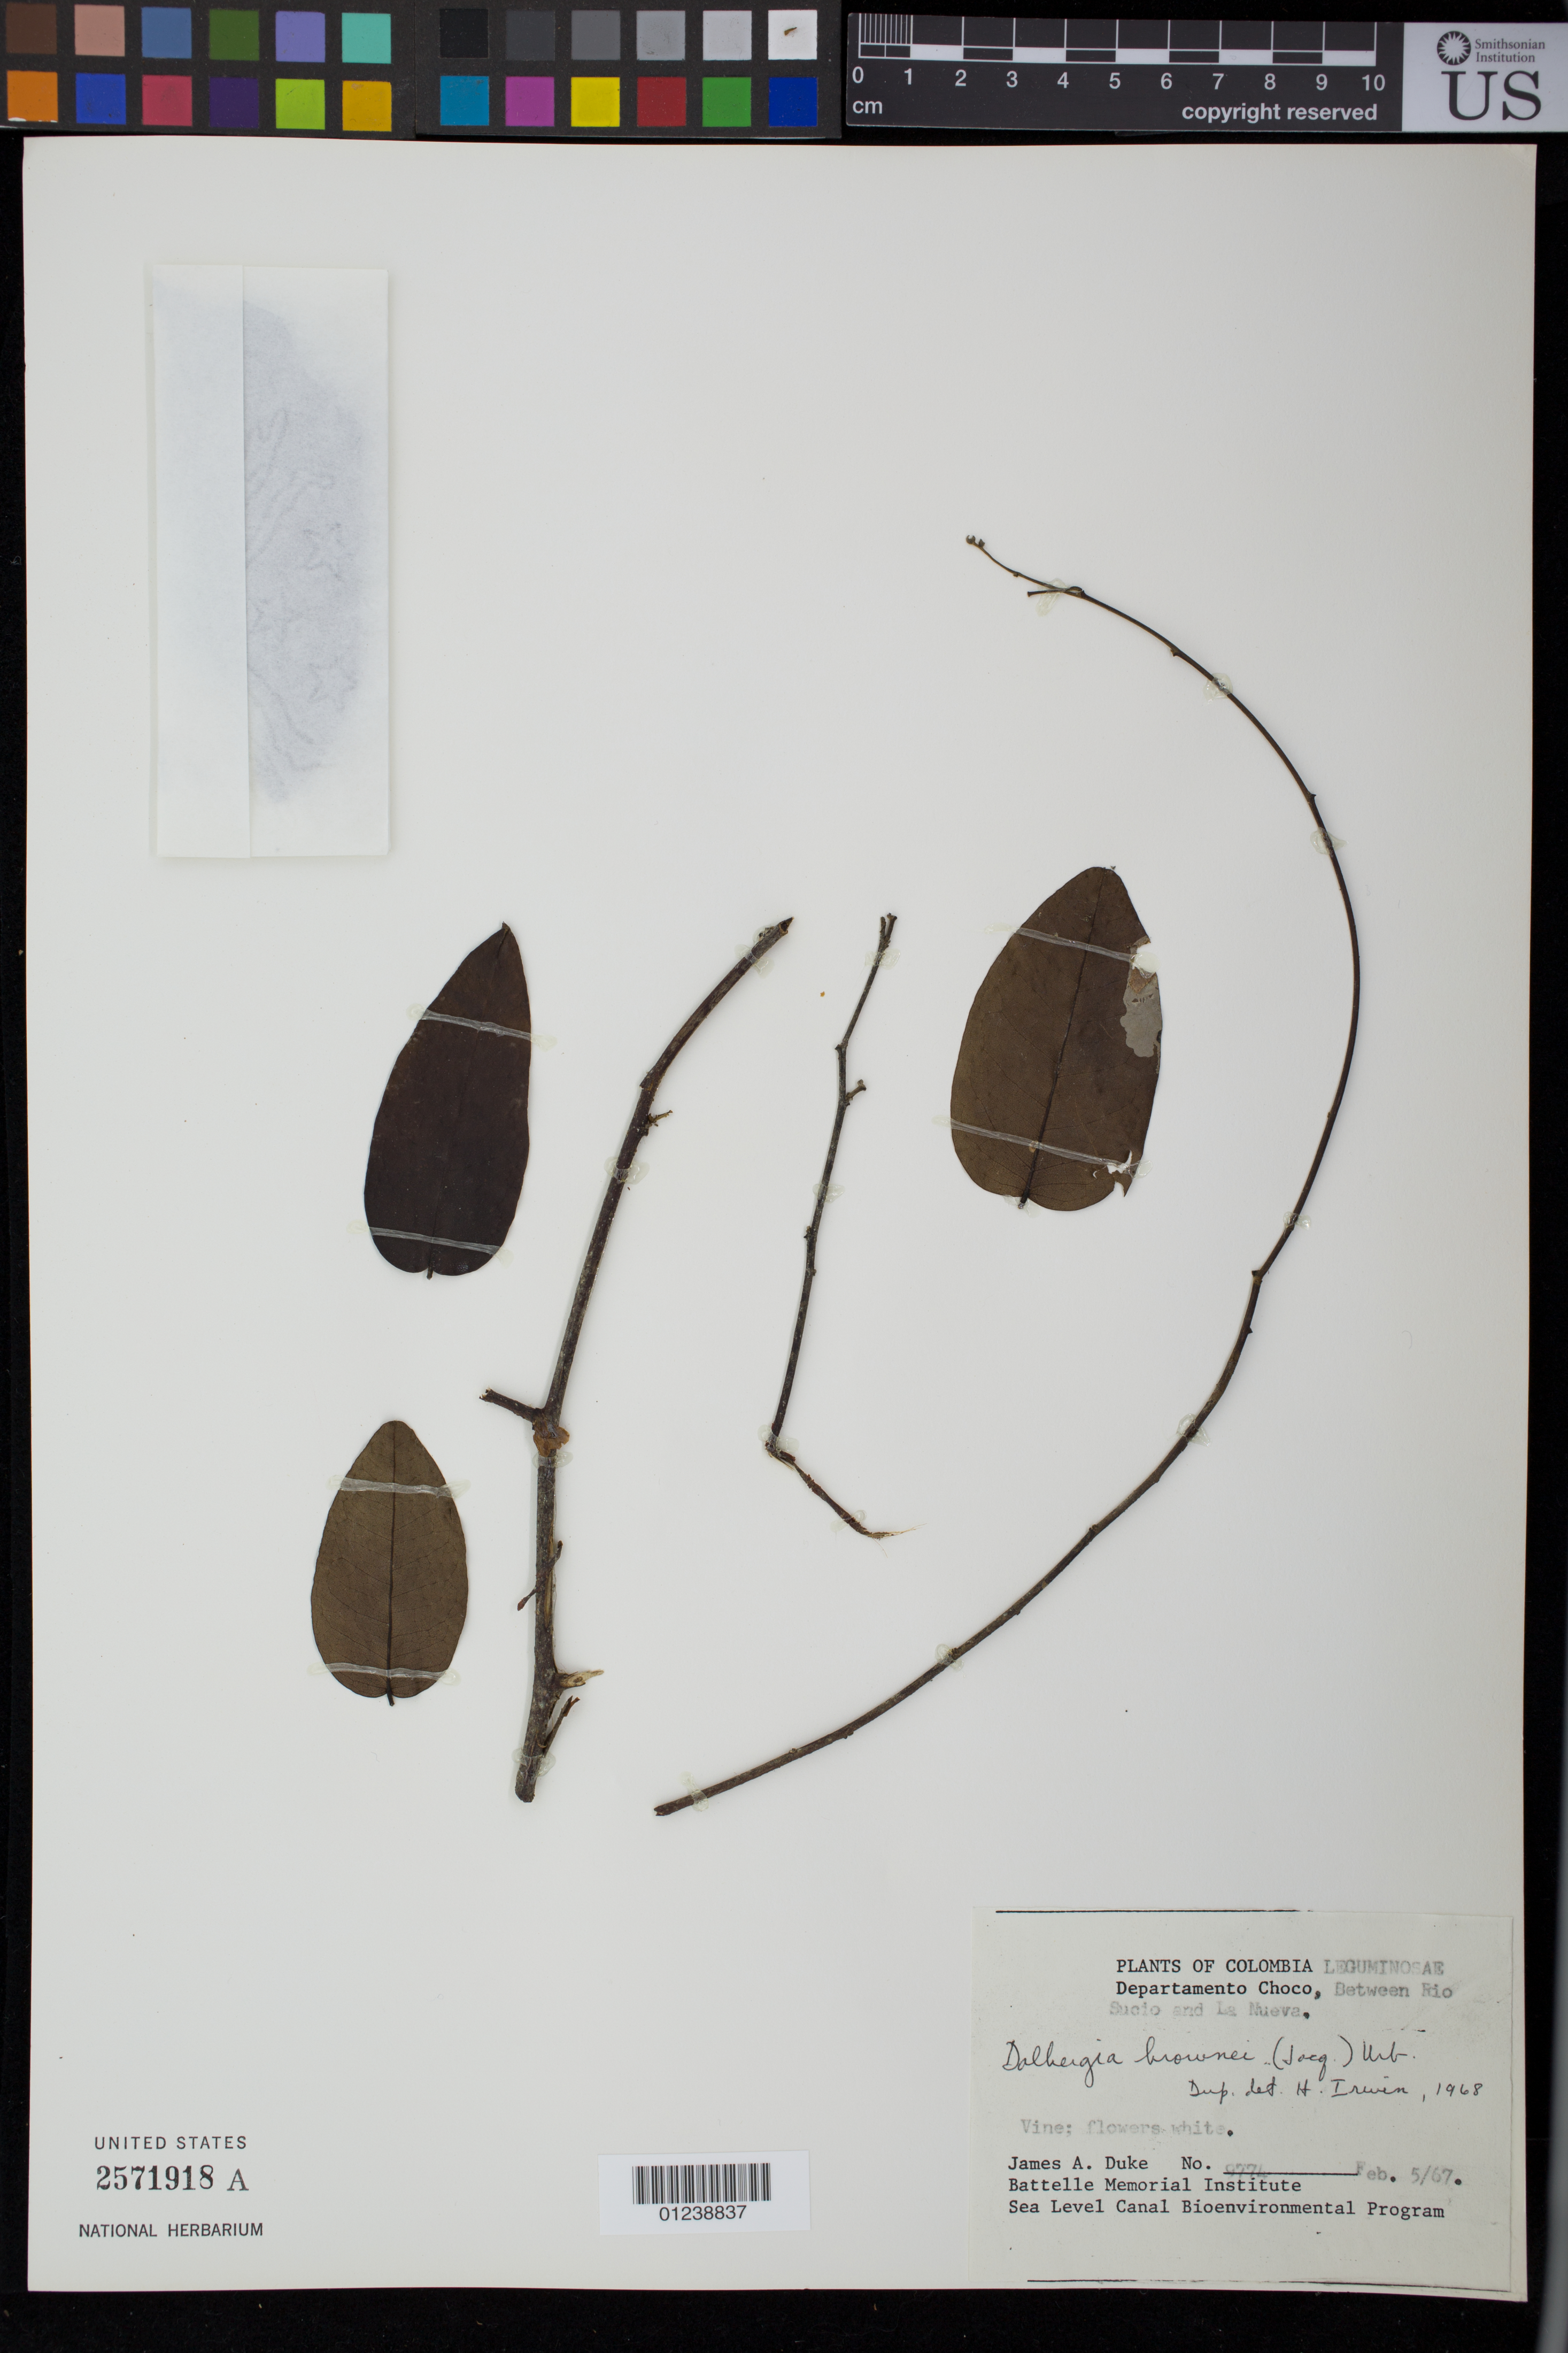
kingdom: Plantae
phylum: Tracheophyta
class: Magnoliopsida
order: Fabales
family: Fabaceae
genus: Dalbergia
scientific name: Dalbergia brownei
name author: (Jacq.) Schinz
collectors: J. A. Duke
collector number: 9774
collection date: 1967-02-05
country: Colombia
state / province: Choco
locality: Between Rio Sucio and La Nueva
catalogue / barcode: US 2571918A